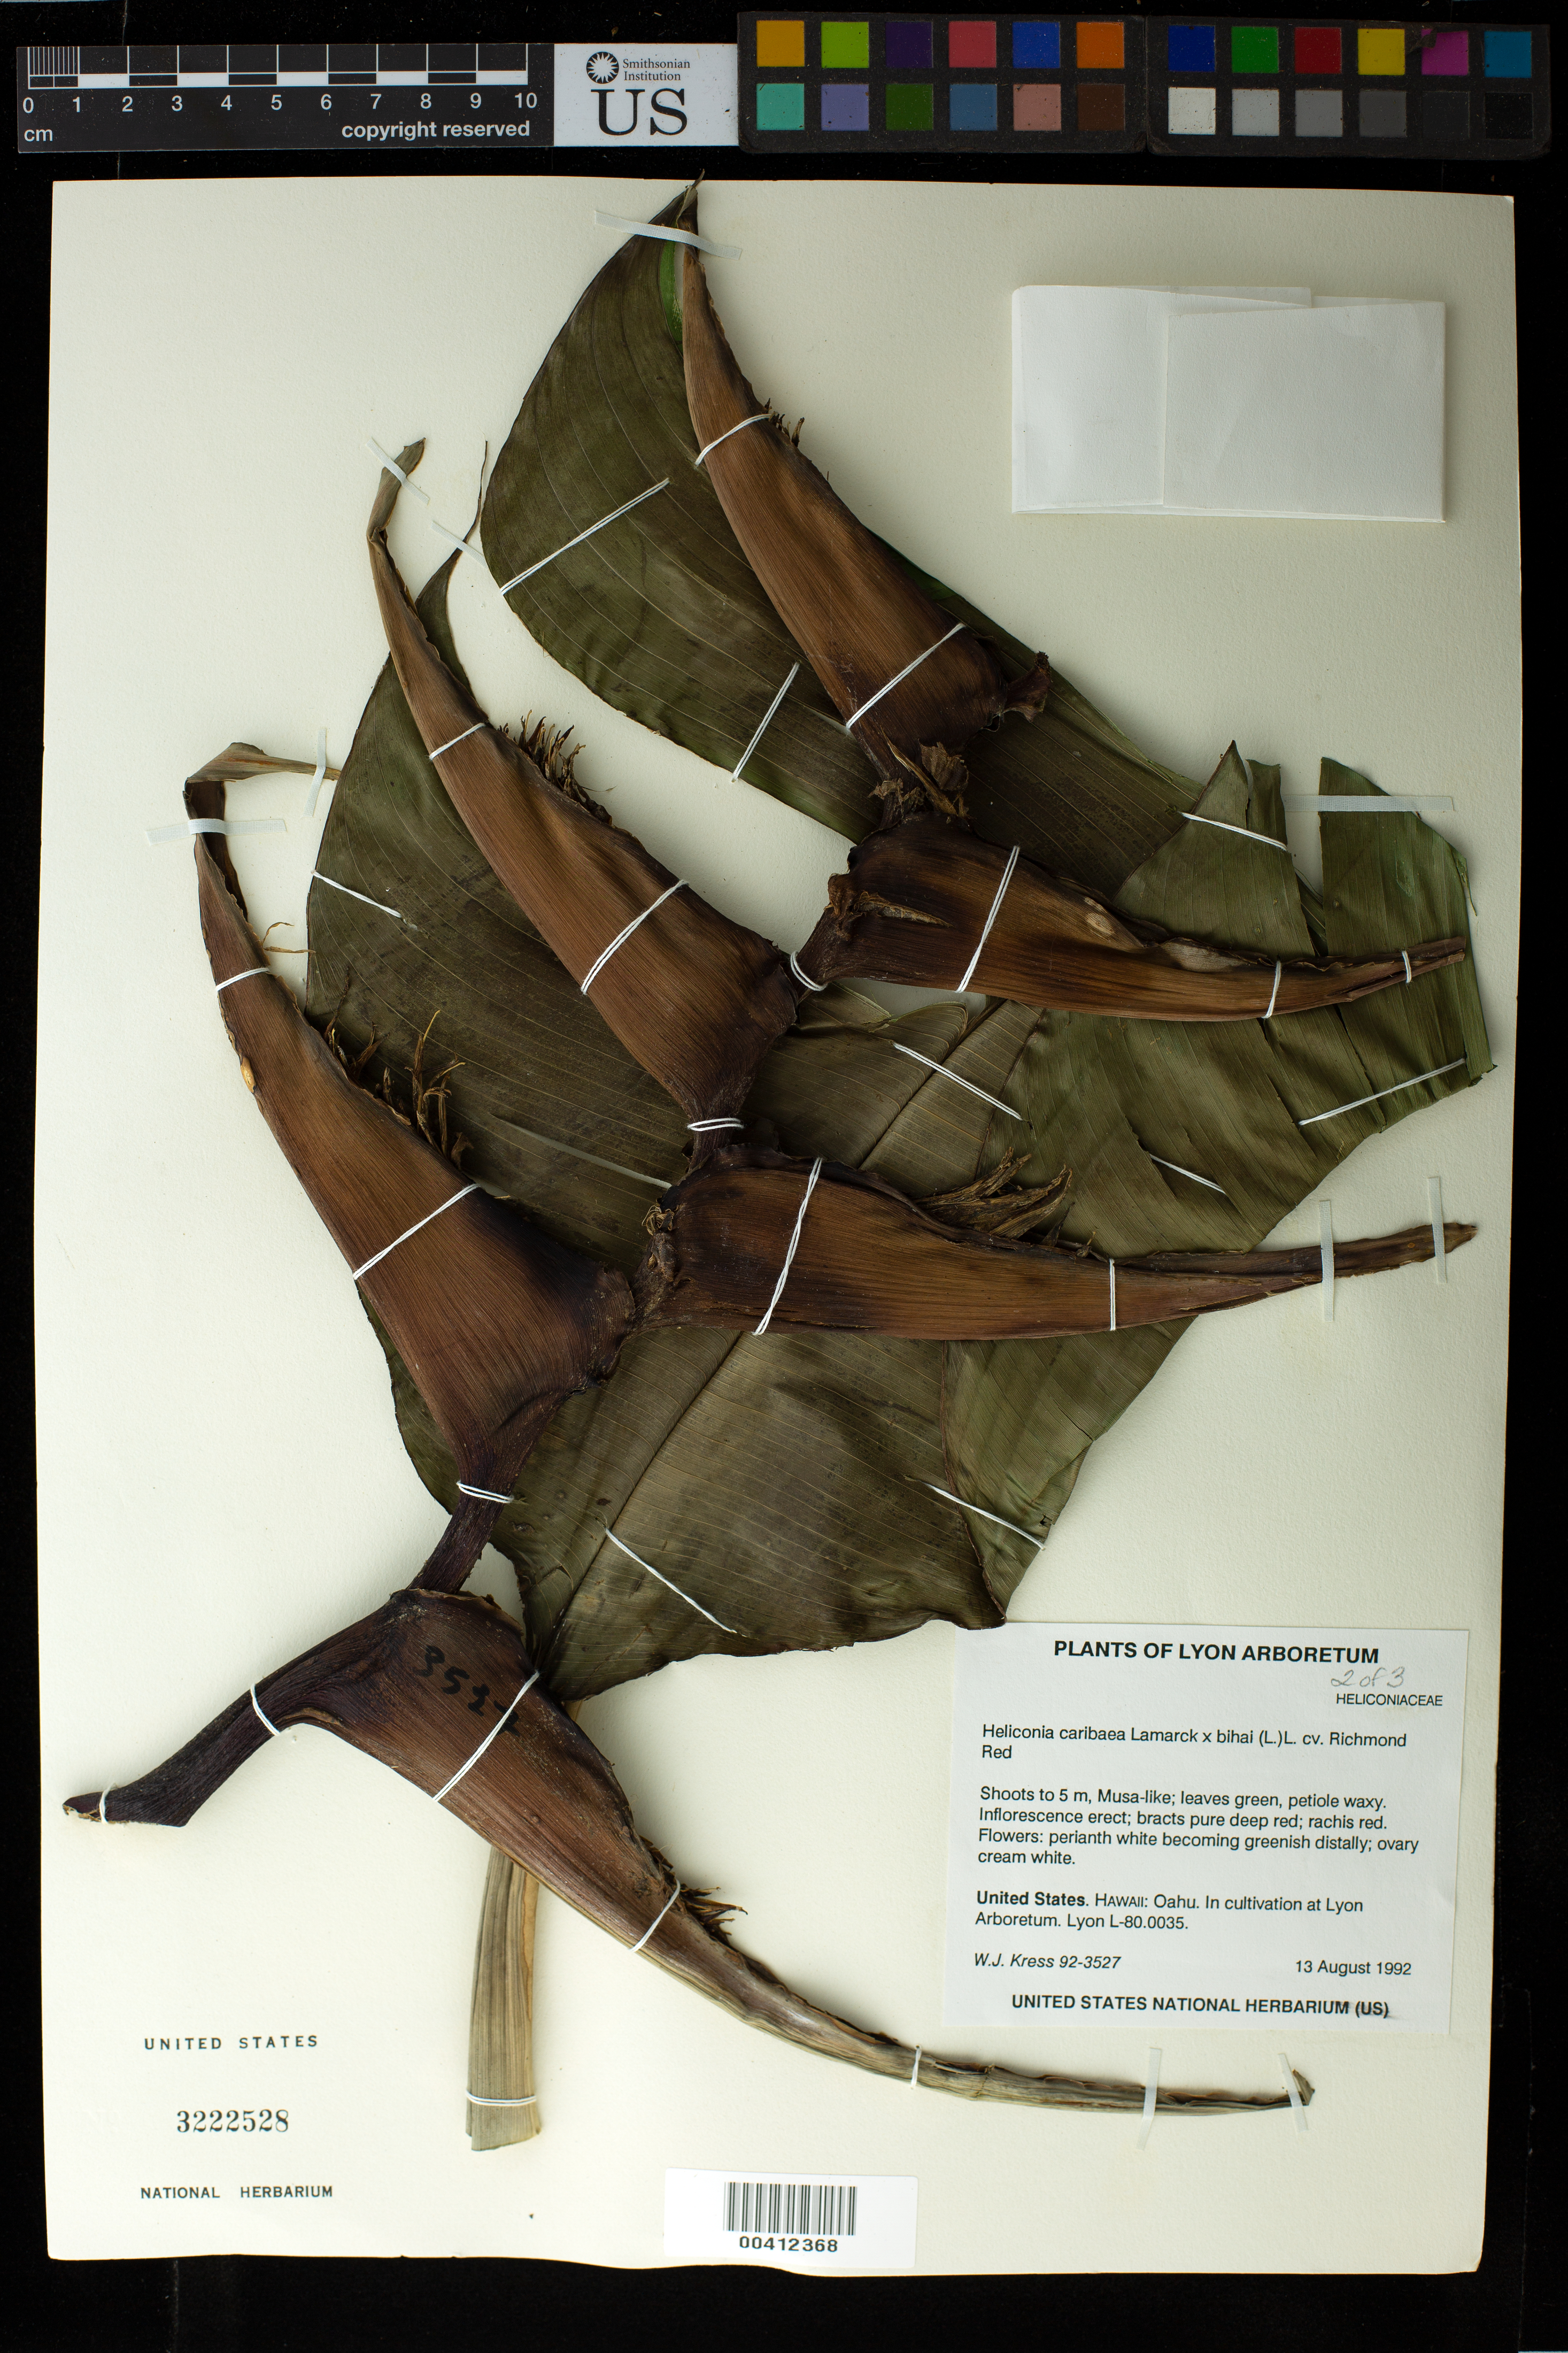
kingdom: Plantae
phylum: Tracheophyta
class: Liliopsida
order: Zingiberales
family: Heliconiaceae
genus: Heliconia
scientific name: Heliconia bihai x H. caribaea Lam. 'Richmond Red'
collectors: W. J. Kress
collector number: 92-3527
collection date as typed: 13 Aug 1992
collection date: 1992-08-13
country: United States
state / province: Hawaii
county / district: Honolulu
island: Oahu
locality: Lyon arboretum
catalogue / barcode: US 3222528